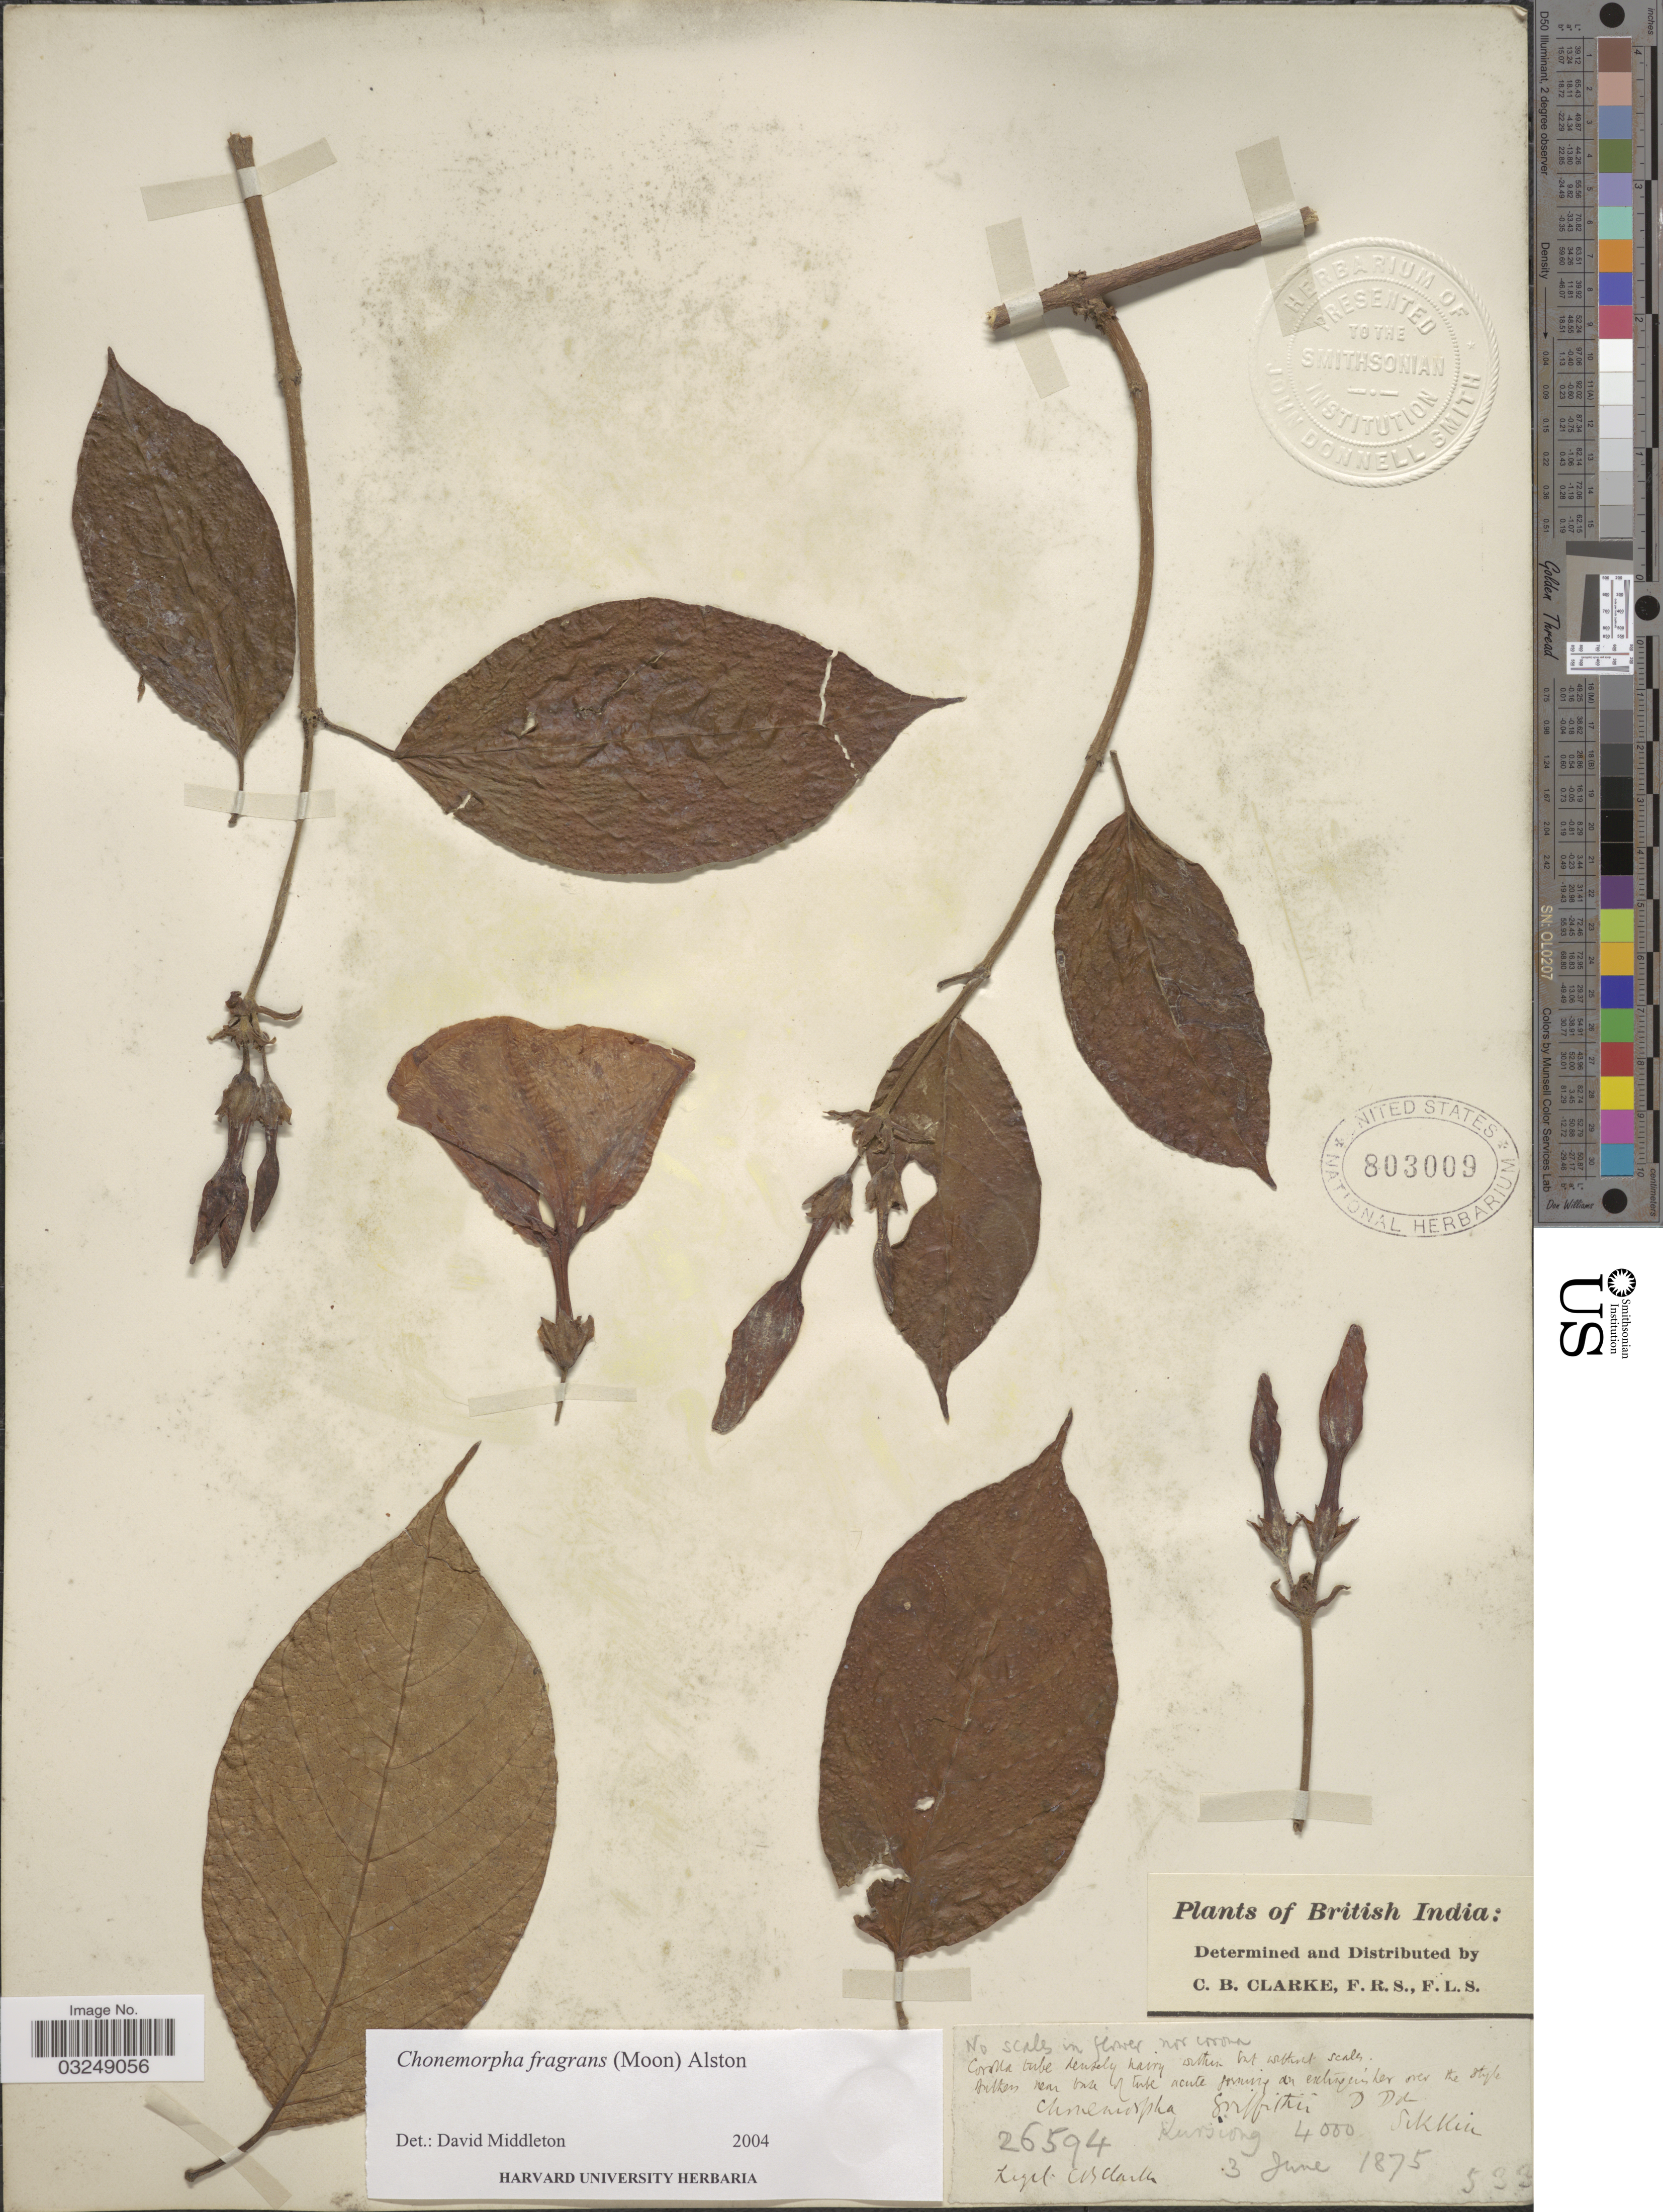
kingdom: Plantae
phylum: Tracheophyta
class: Magnoliopsida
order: Gentianales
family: Apocynaceae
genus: Chonemorpha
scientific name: Chonemorpha fragrans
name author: (K.H. Moon) Alston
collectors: C. B. Clarke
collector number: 26594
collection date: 1975-06-03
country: India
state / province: Sikkim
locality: British India. Kursong.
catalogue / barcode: US 803009